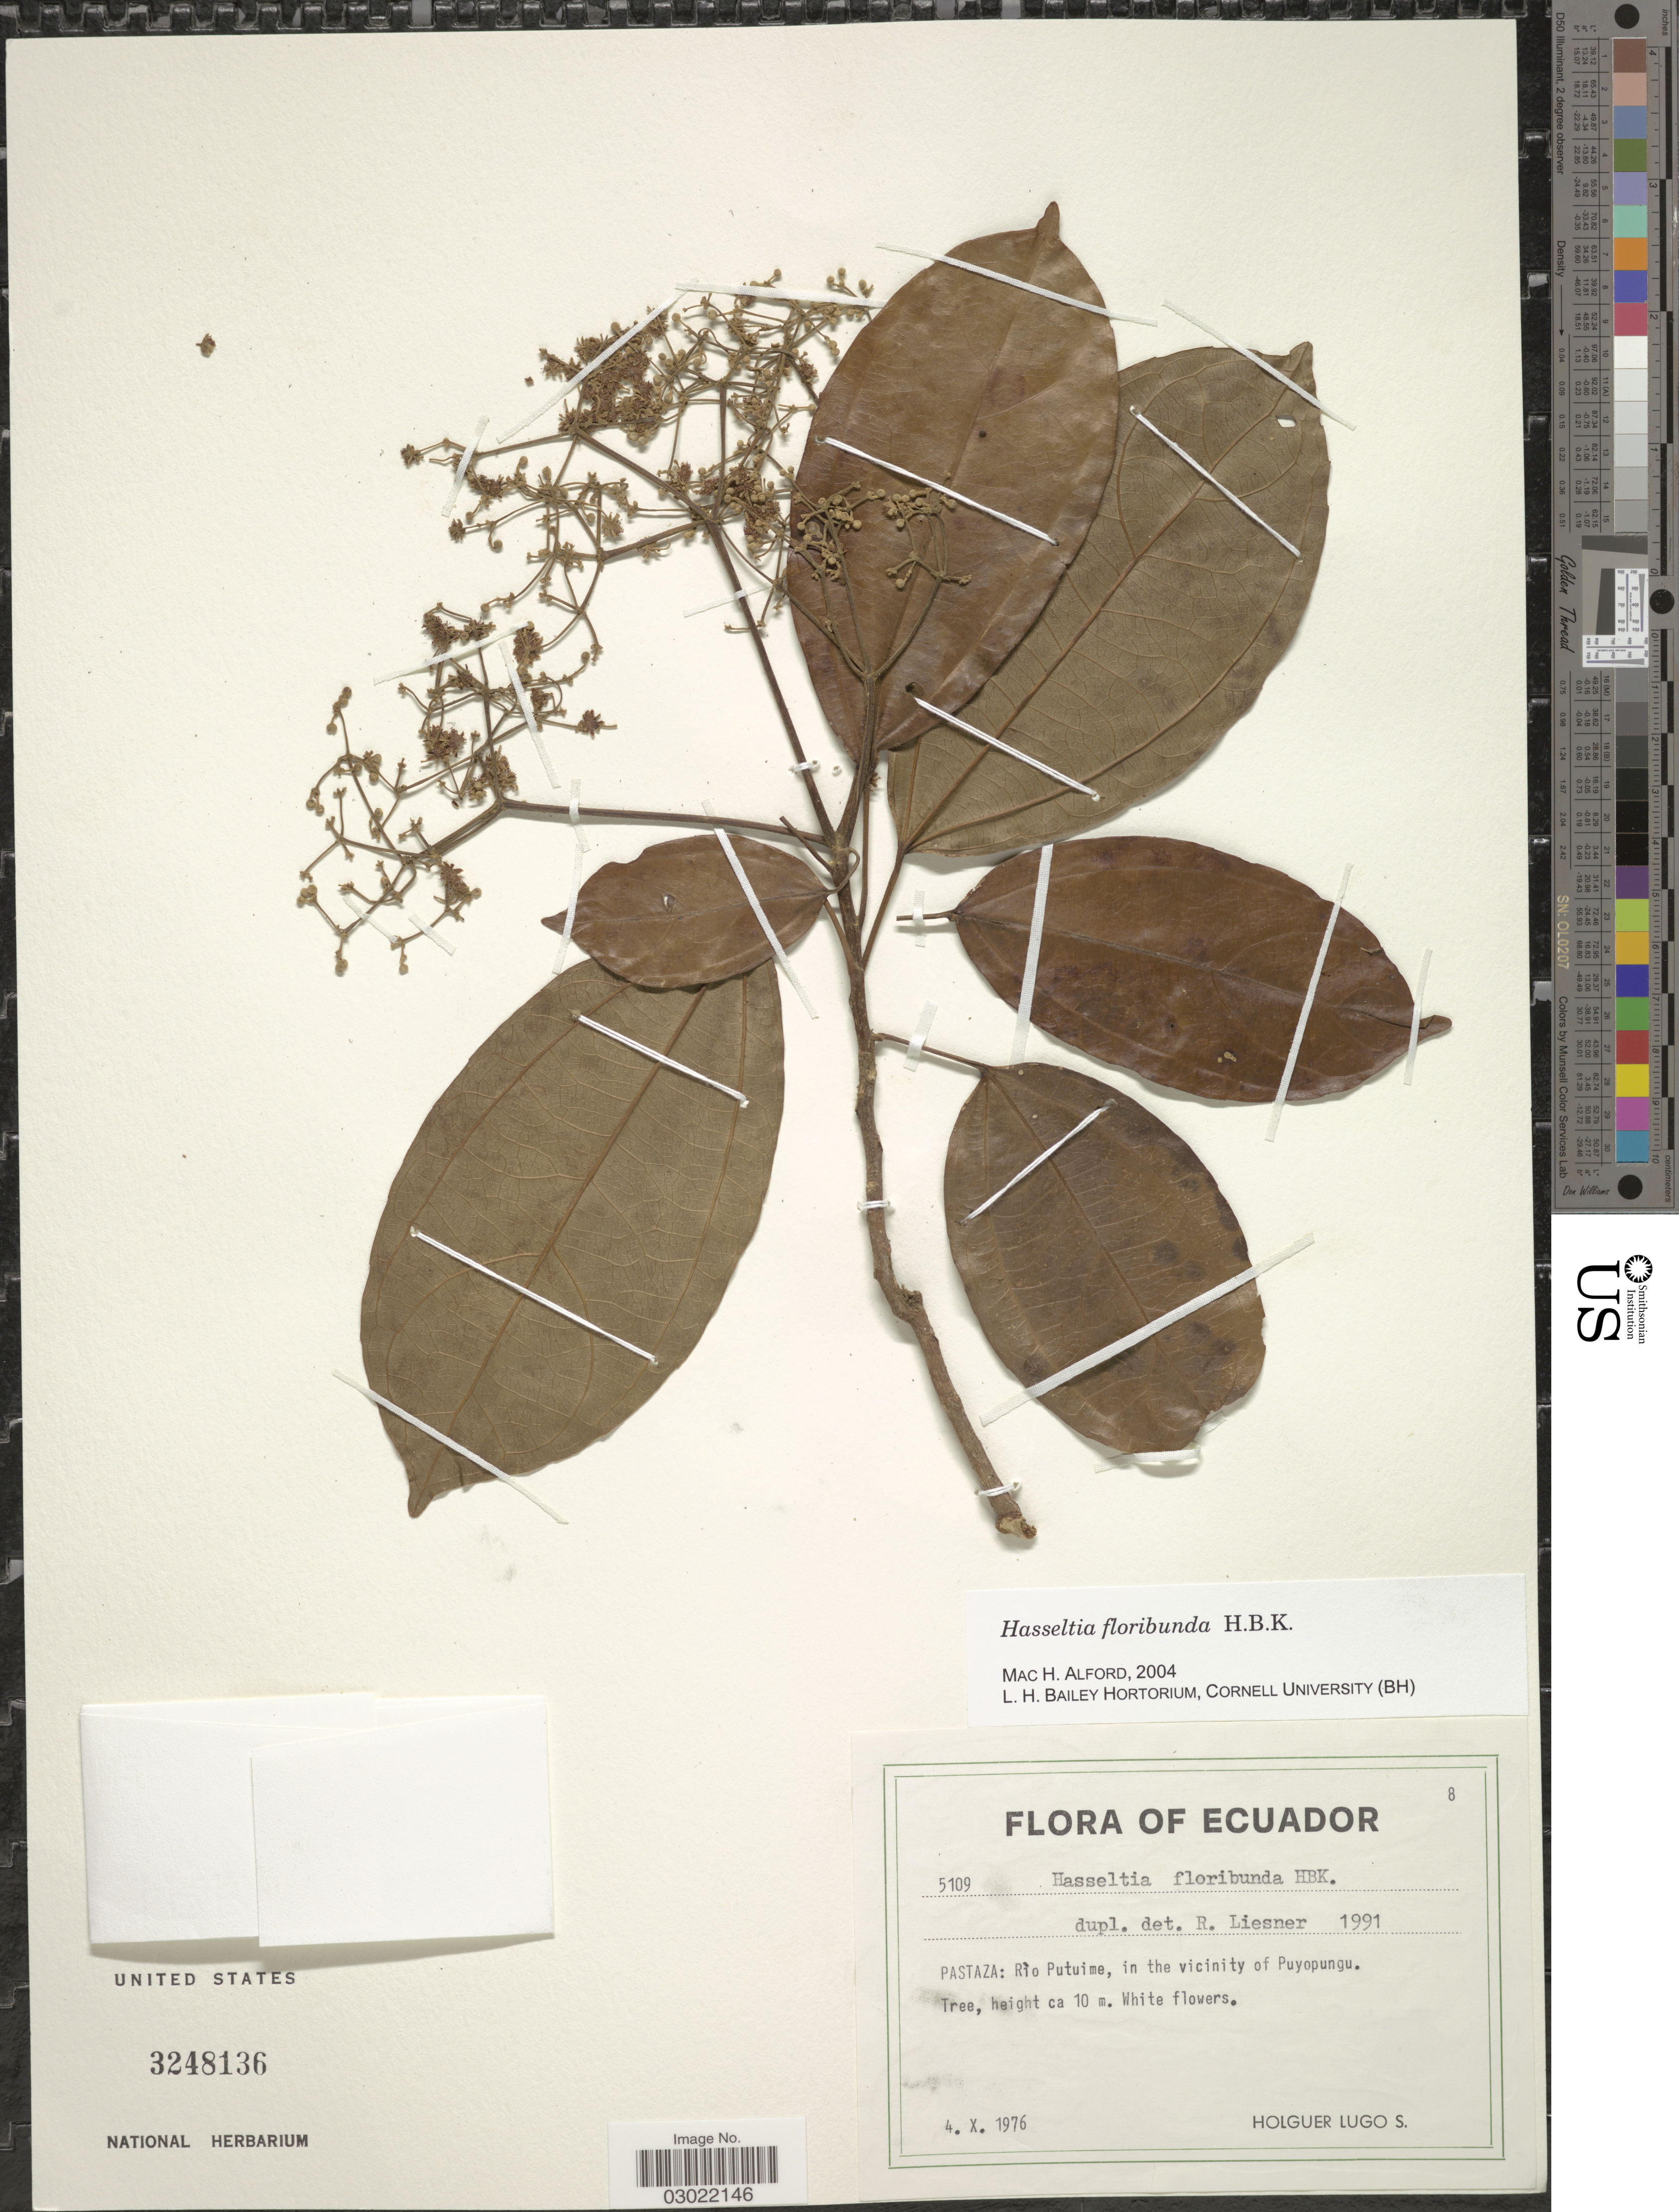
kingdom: Plantae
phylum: Tracheophyta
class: Magnoliopsida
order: Malpighiales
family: Salicaceae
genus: Hasseltia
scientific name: Hasseltia floribunda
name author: Kunth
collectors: H. Lugo S.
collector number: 5109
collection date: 1976-10-04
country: Ecuador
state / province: Pastaza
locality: Rìo Putuime, in the vicinity of Puyopungu.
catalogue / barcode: US 3248136